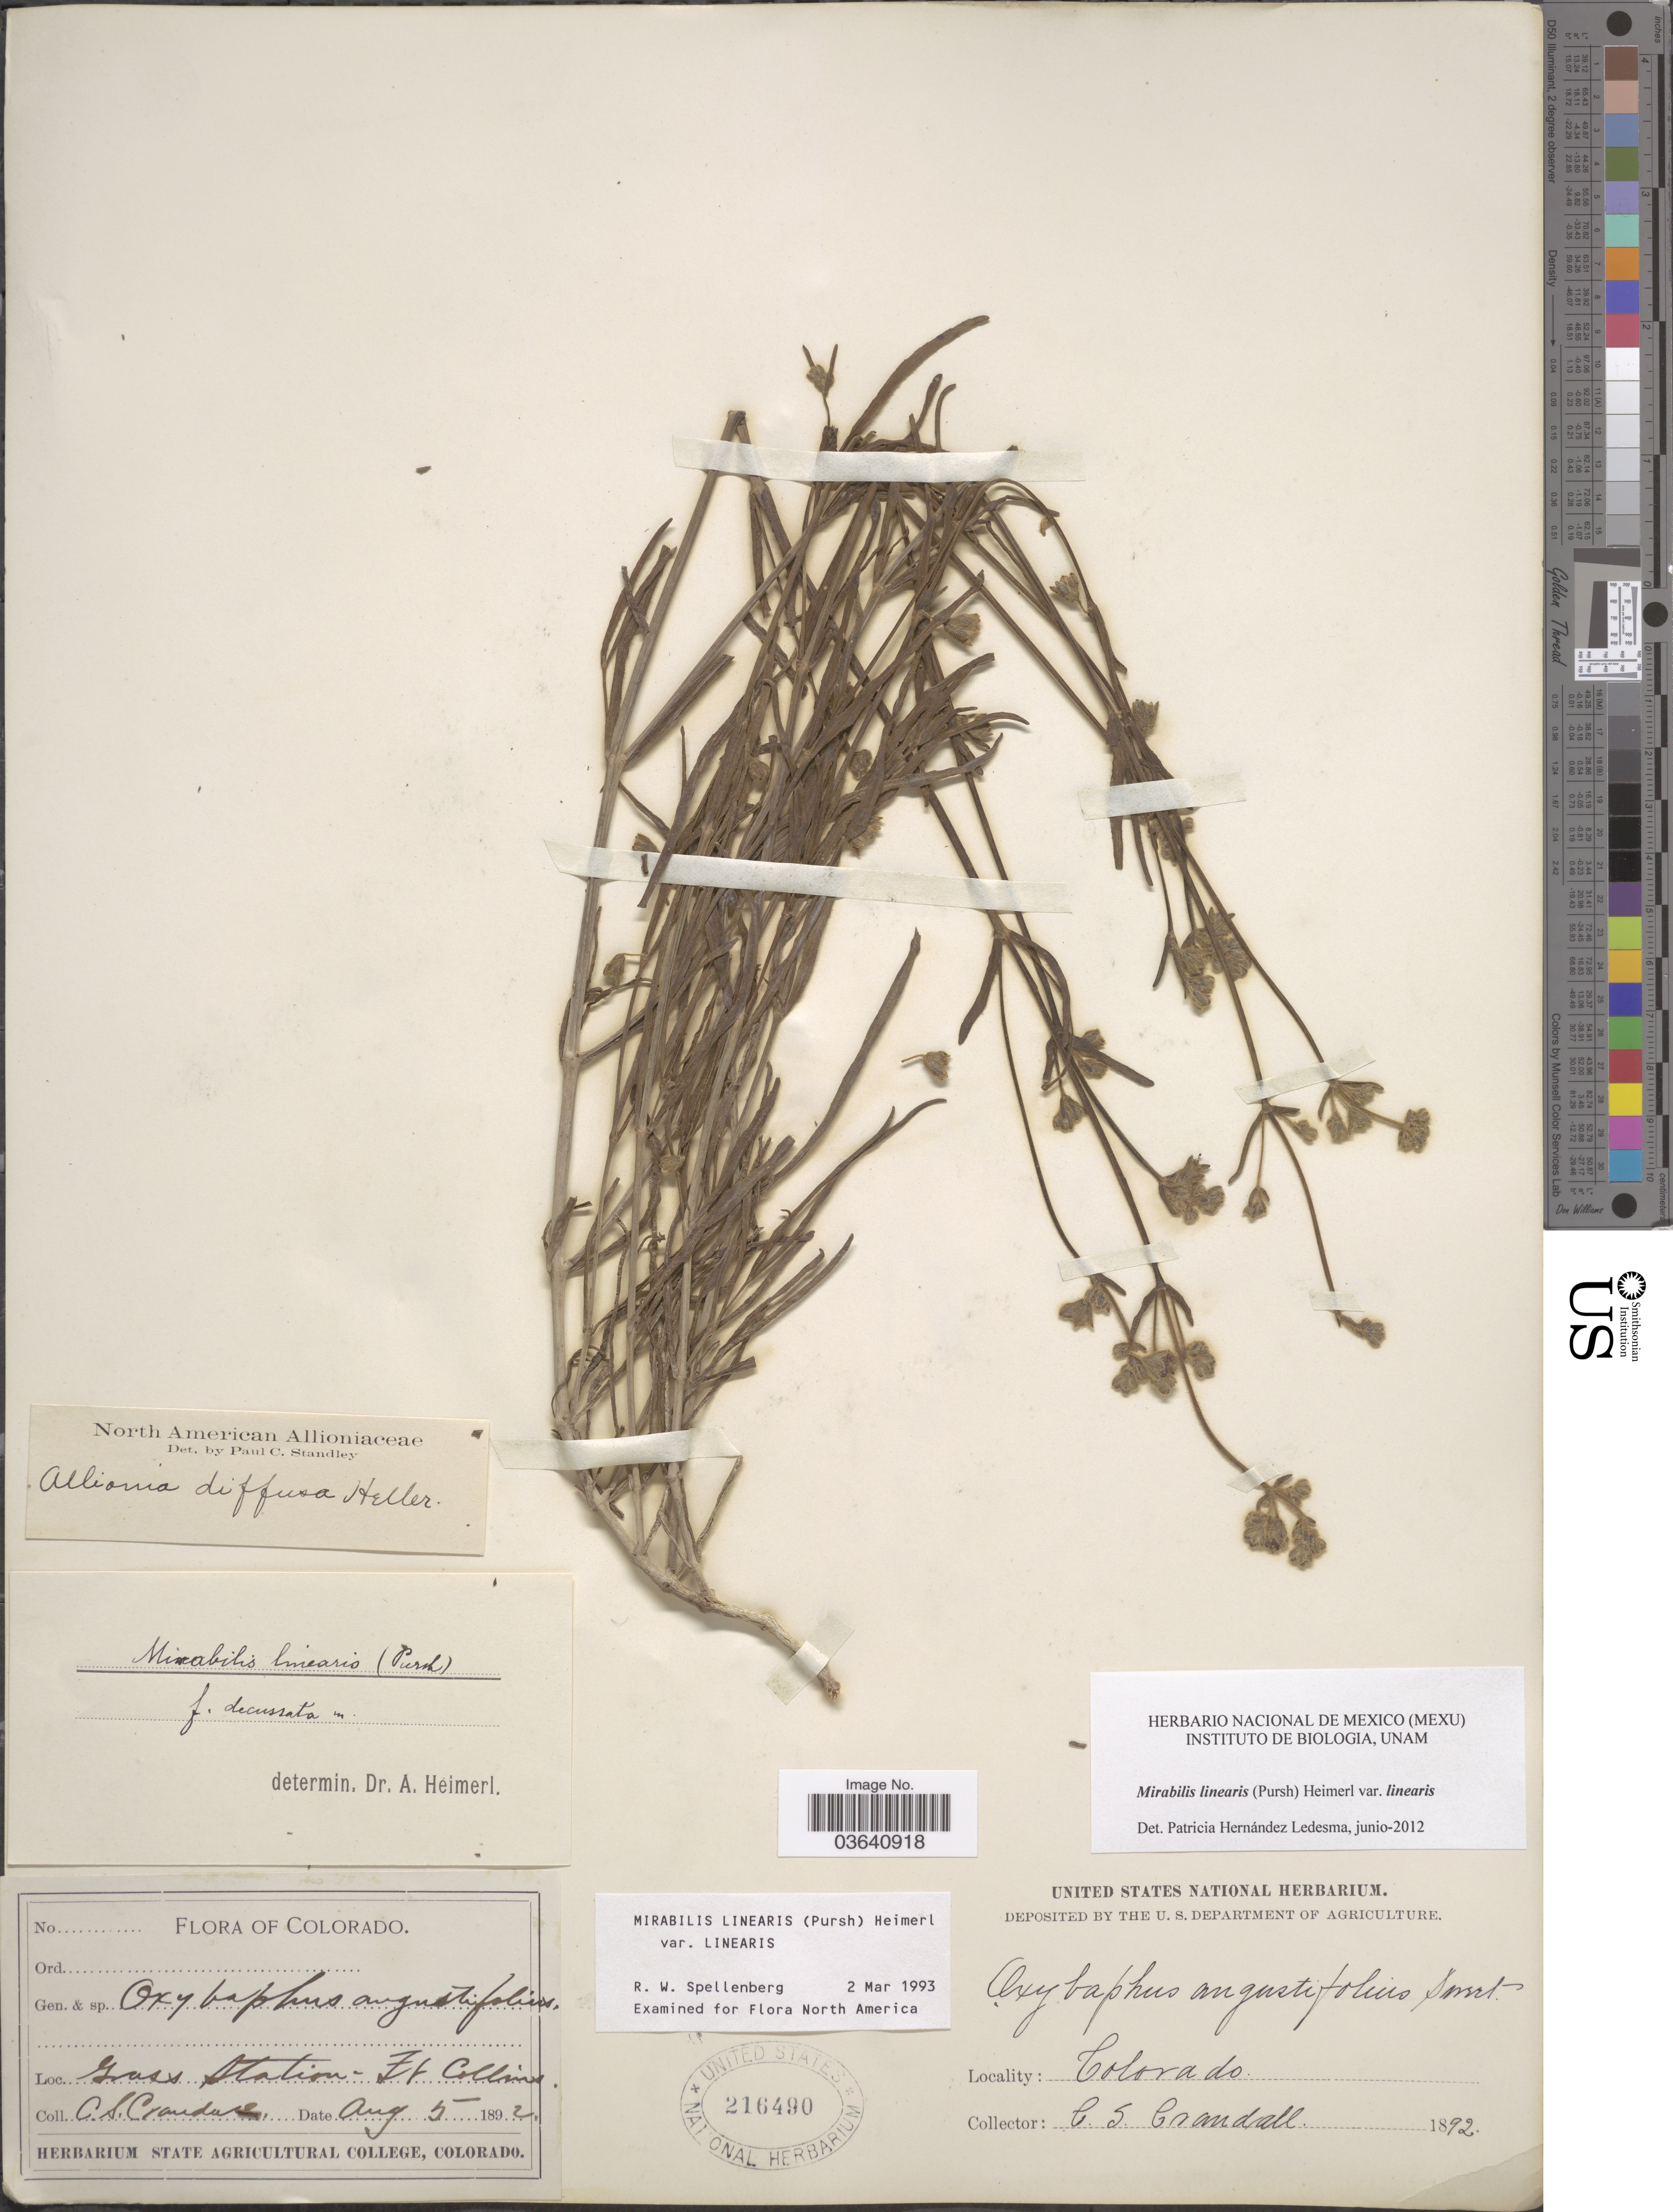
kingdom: Plantae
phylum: Tracheophyta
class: Magnoliopsida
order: Caryophyllales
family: Nyctaginaceae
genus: Mirabilis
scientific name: Mirabilis linearis var. linearis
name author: (Pursh) Heimerl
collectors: C. Crandall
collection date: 1892-08-05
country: United States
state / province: Colorado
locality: Grass Station- Ft. Collins.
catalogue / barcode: US 216490